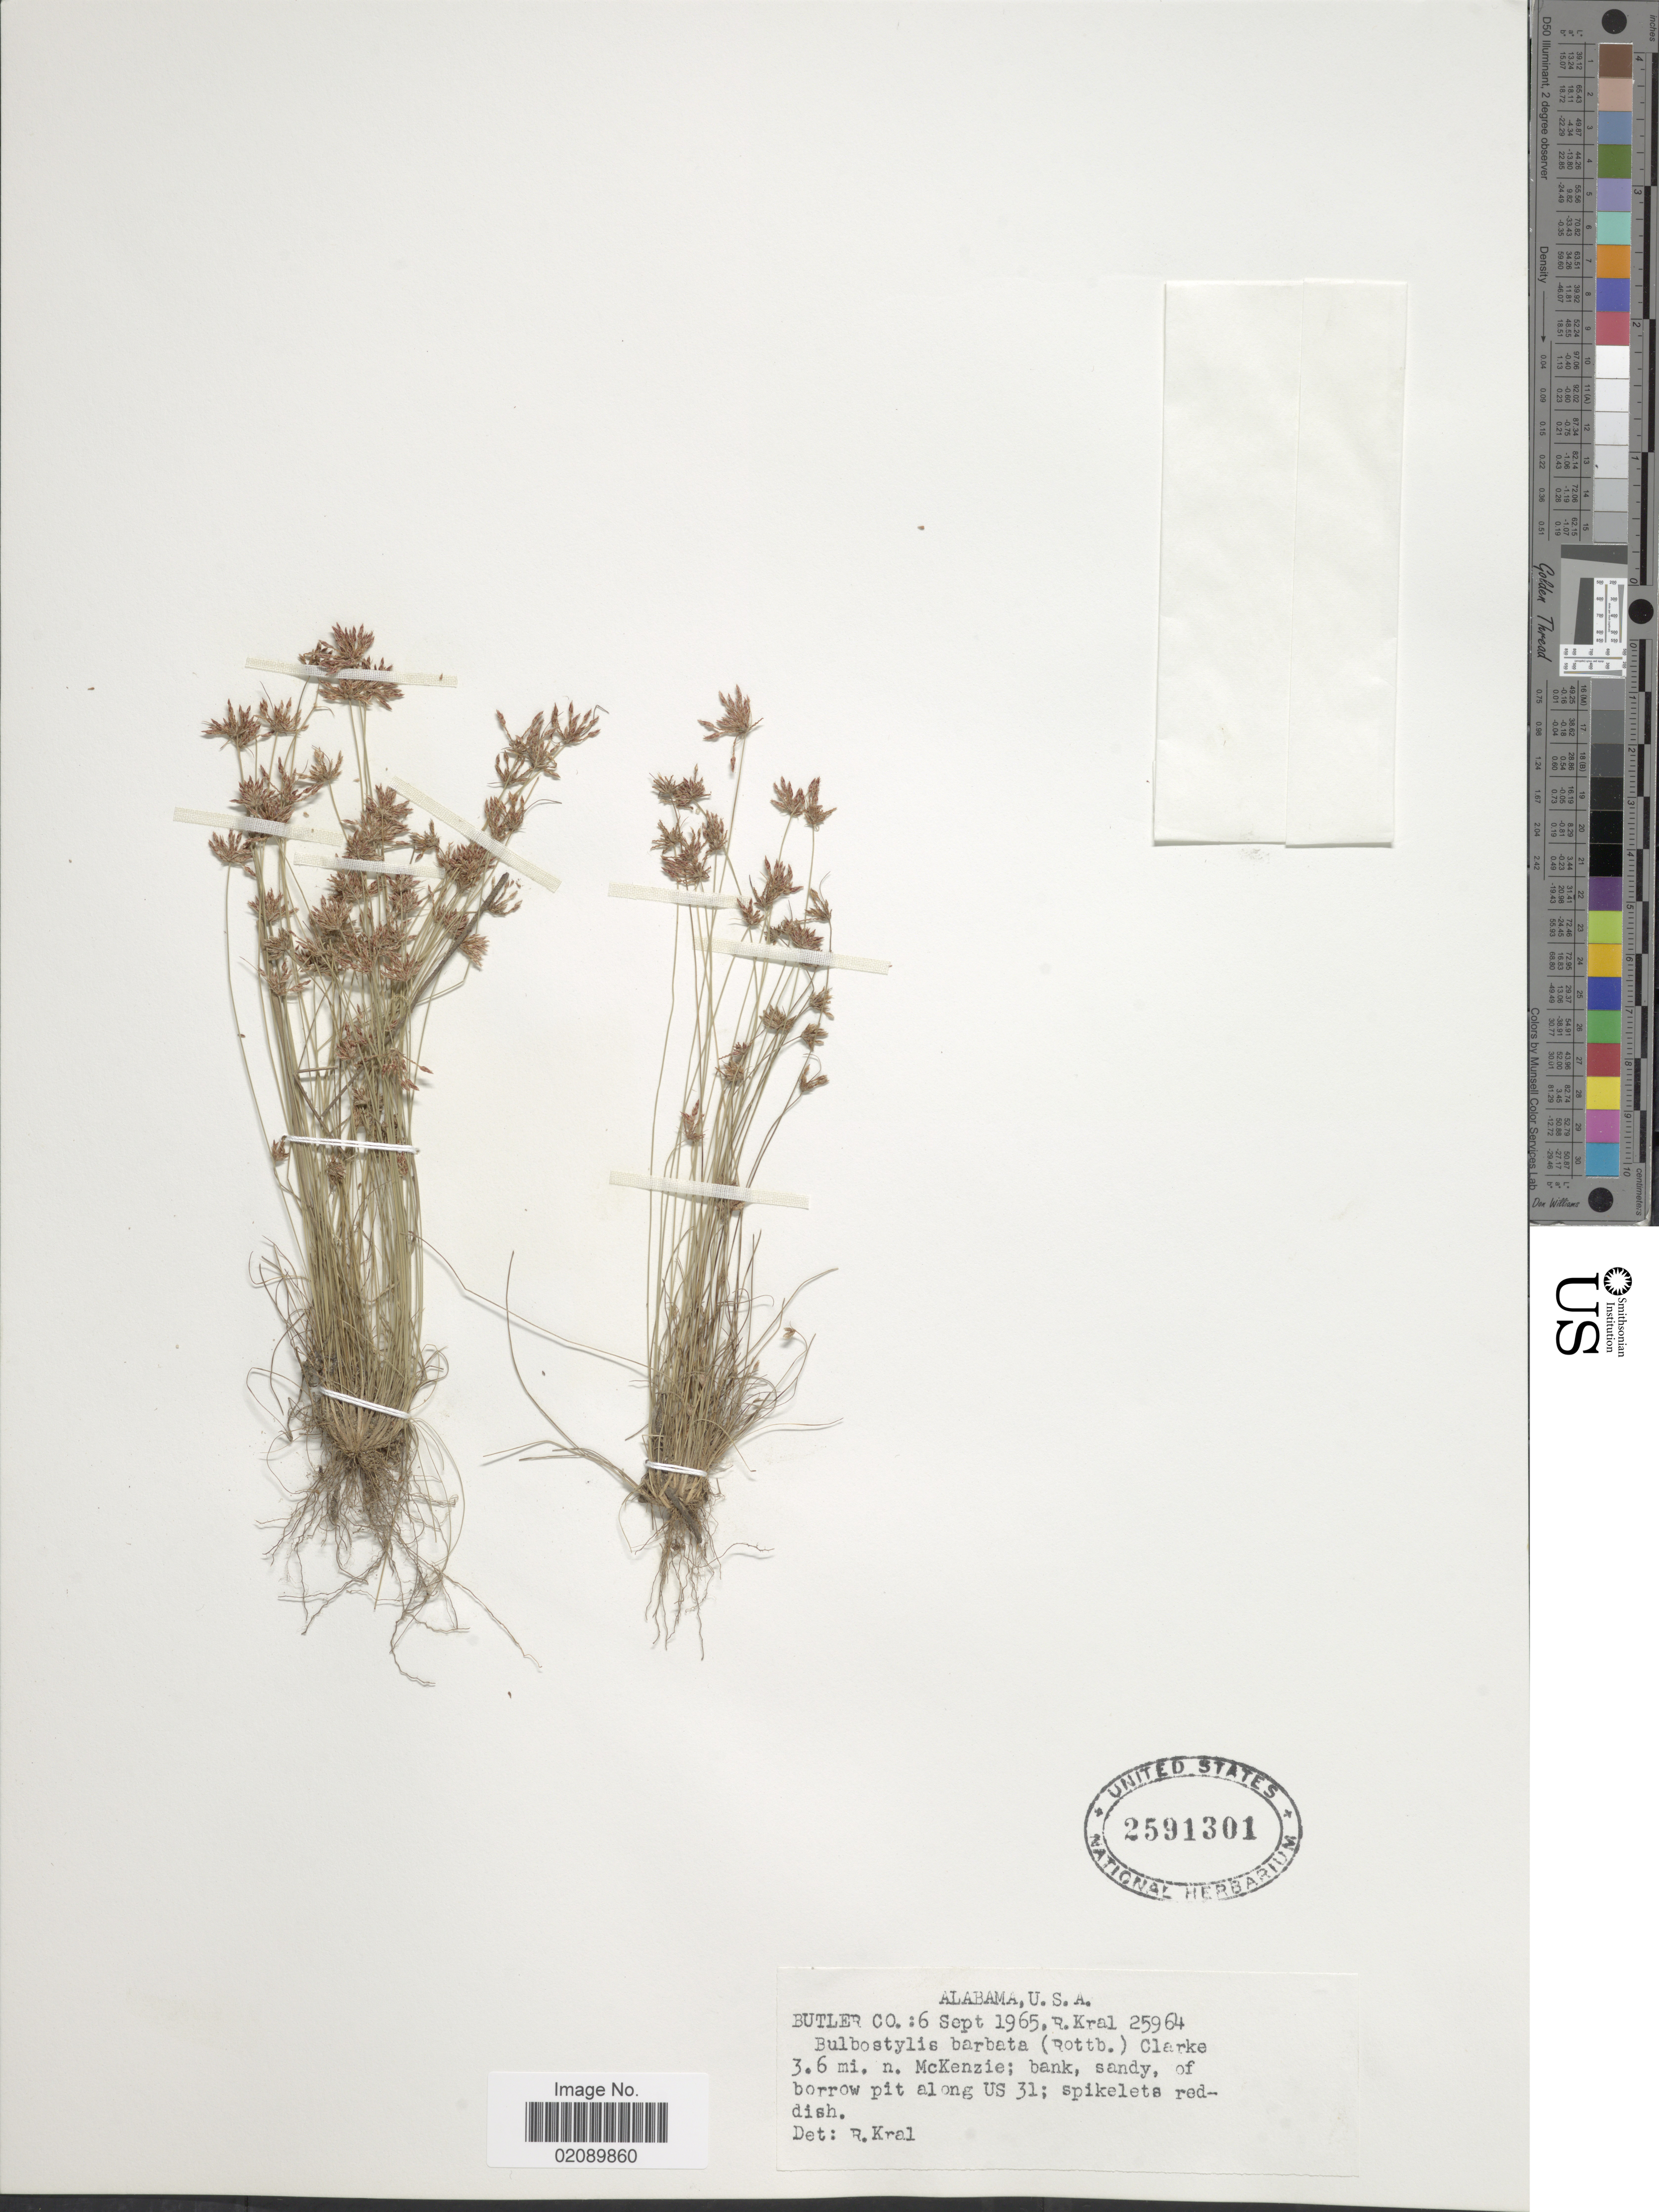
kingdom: Plantae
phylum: Tracheophyta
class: Liliopsida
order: Poales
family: Cyperaceae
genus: Bulbostylis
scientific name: Bulbostylis barbata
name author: (Rottb.) C.B. Clarke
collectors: R. Kral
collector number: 25964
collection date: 1965-09-06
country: United States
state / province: Alabama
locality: Butler Co. 3.6 mi. n. McKenzie: bank, sandy, of borrow pit along US 31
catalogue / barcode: US 2591301